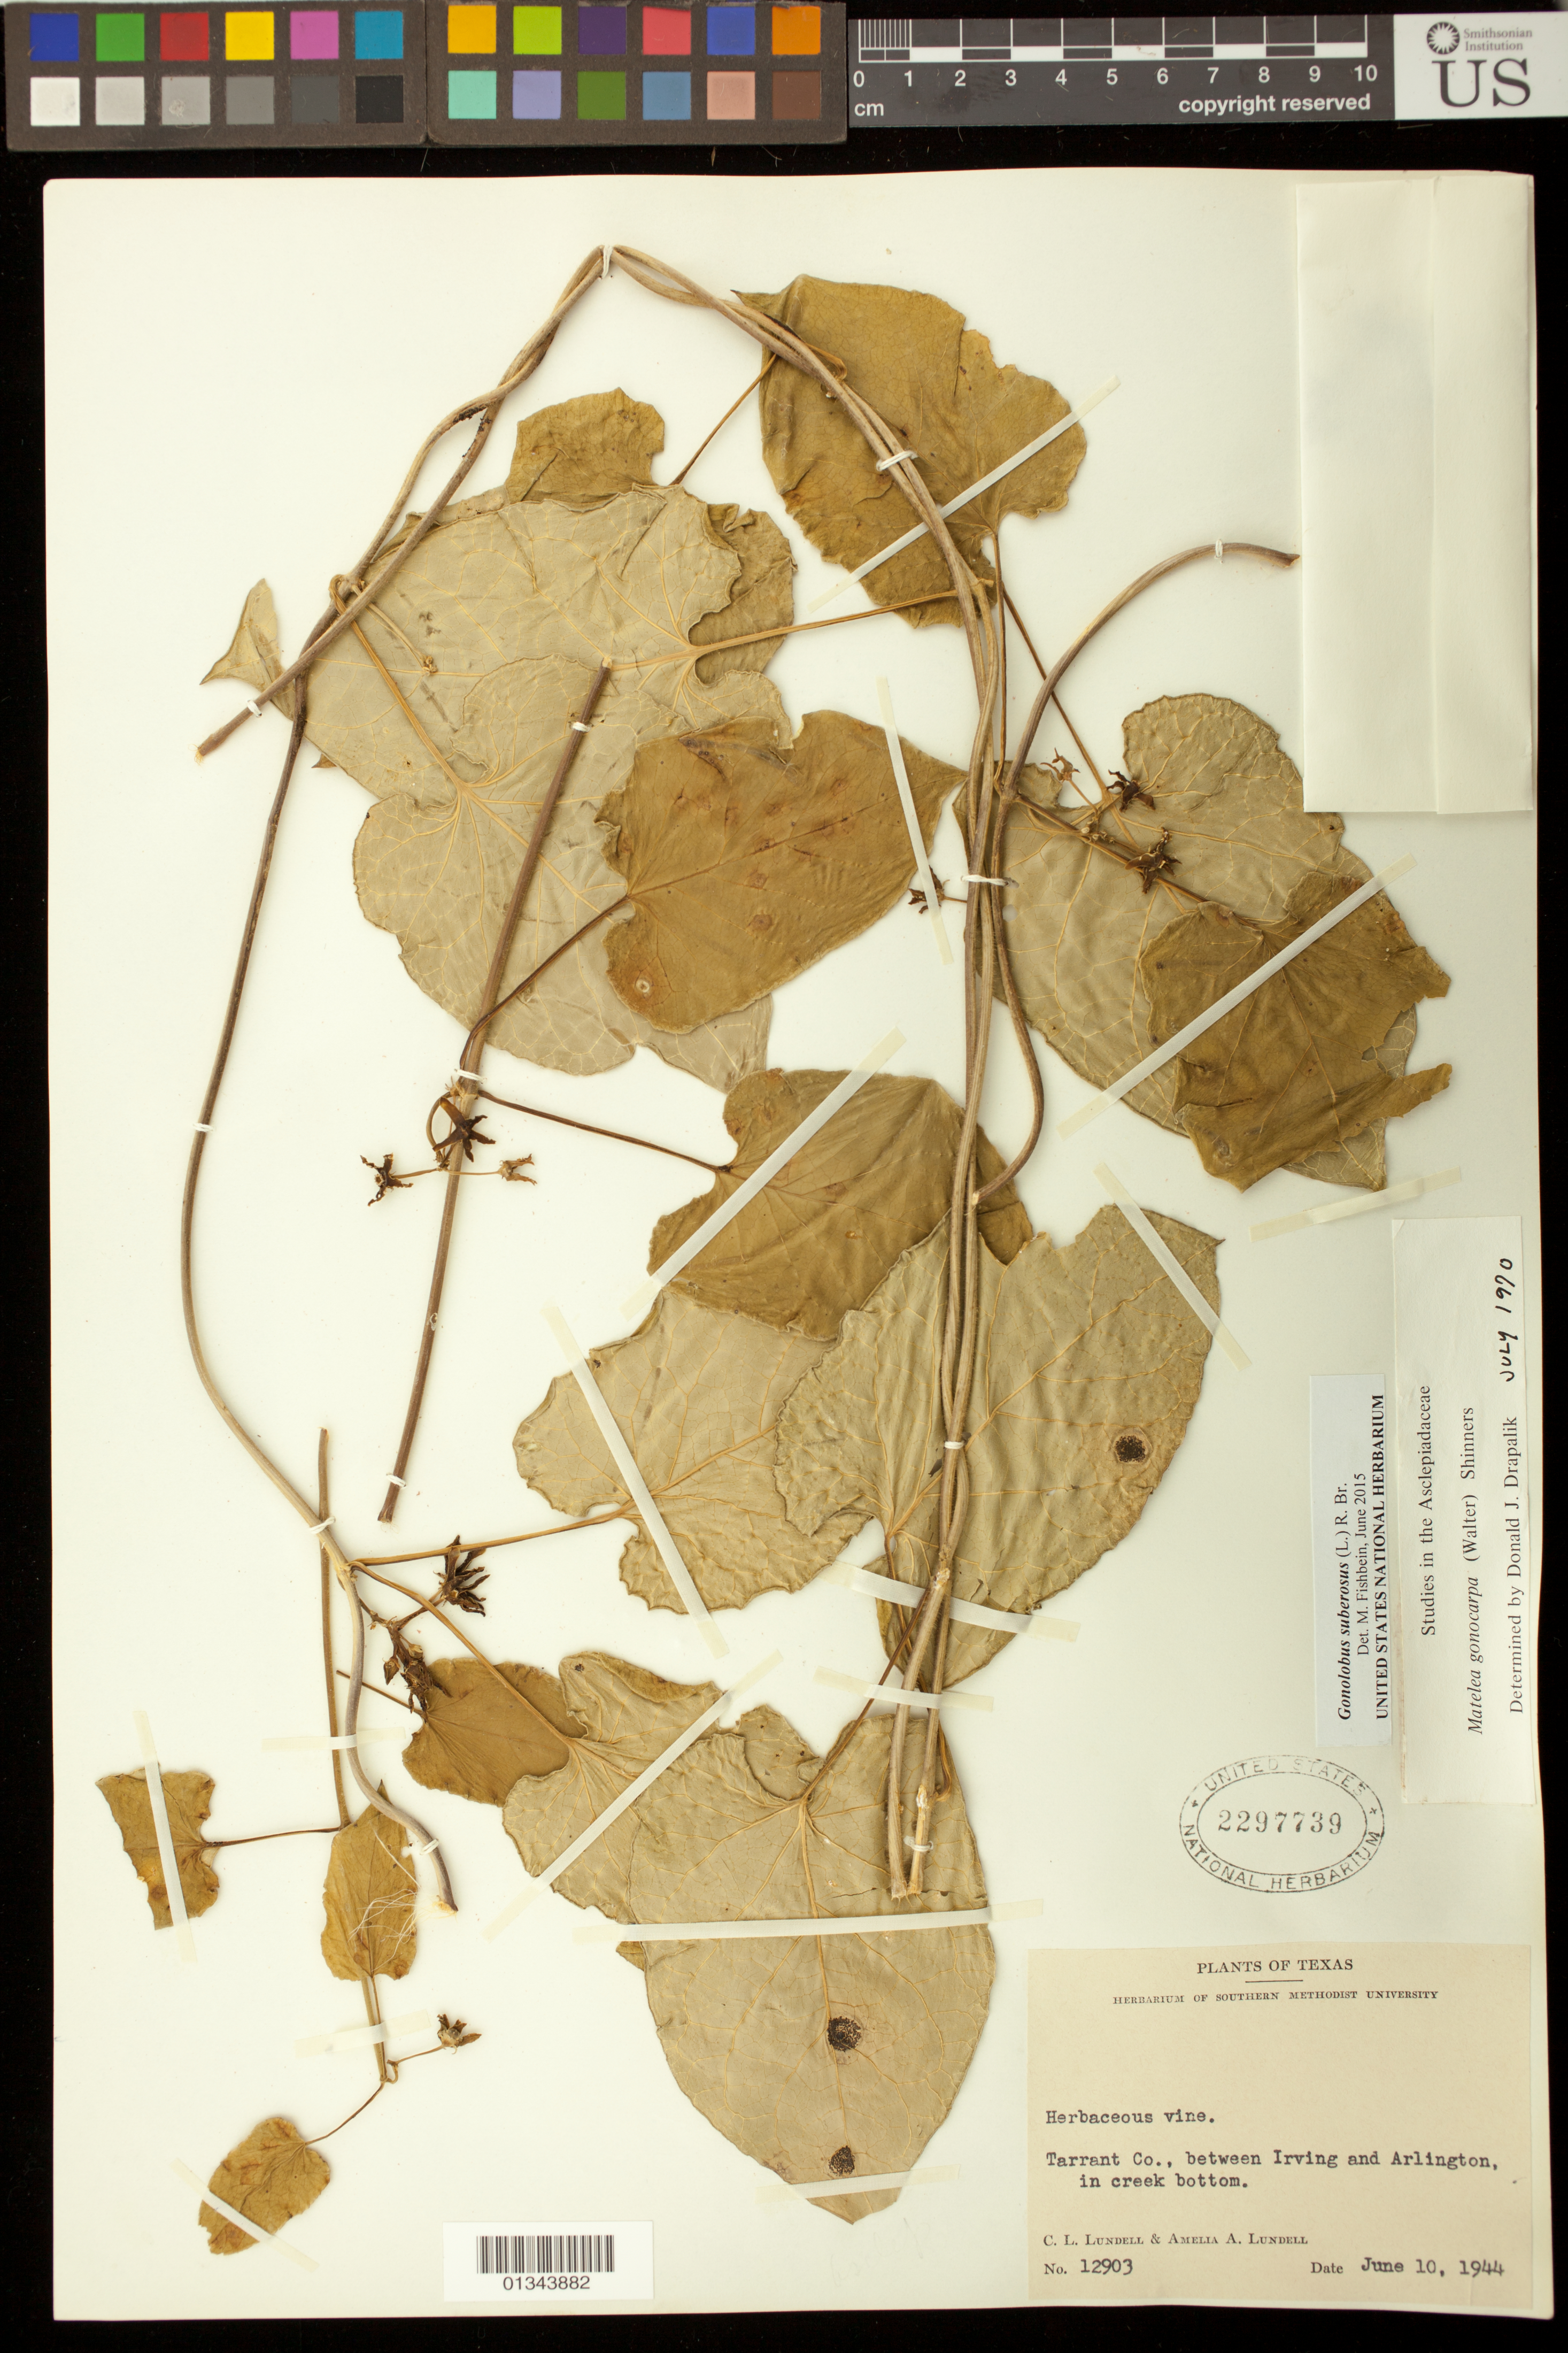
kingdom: Plantae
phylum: Tracheophyta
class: Magnoliopsida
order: Gentianales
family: Apocynaceae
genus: Gonolobus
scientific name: Gonolobus suberosus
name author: (L.) R. Br.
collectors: C. L. Lundell & A. A. Lundell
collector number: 12903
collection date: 1944-06-10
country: United States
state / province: Texas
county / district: Tarrant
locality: Between Irving and Arlington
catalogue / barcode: US 2297739